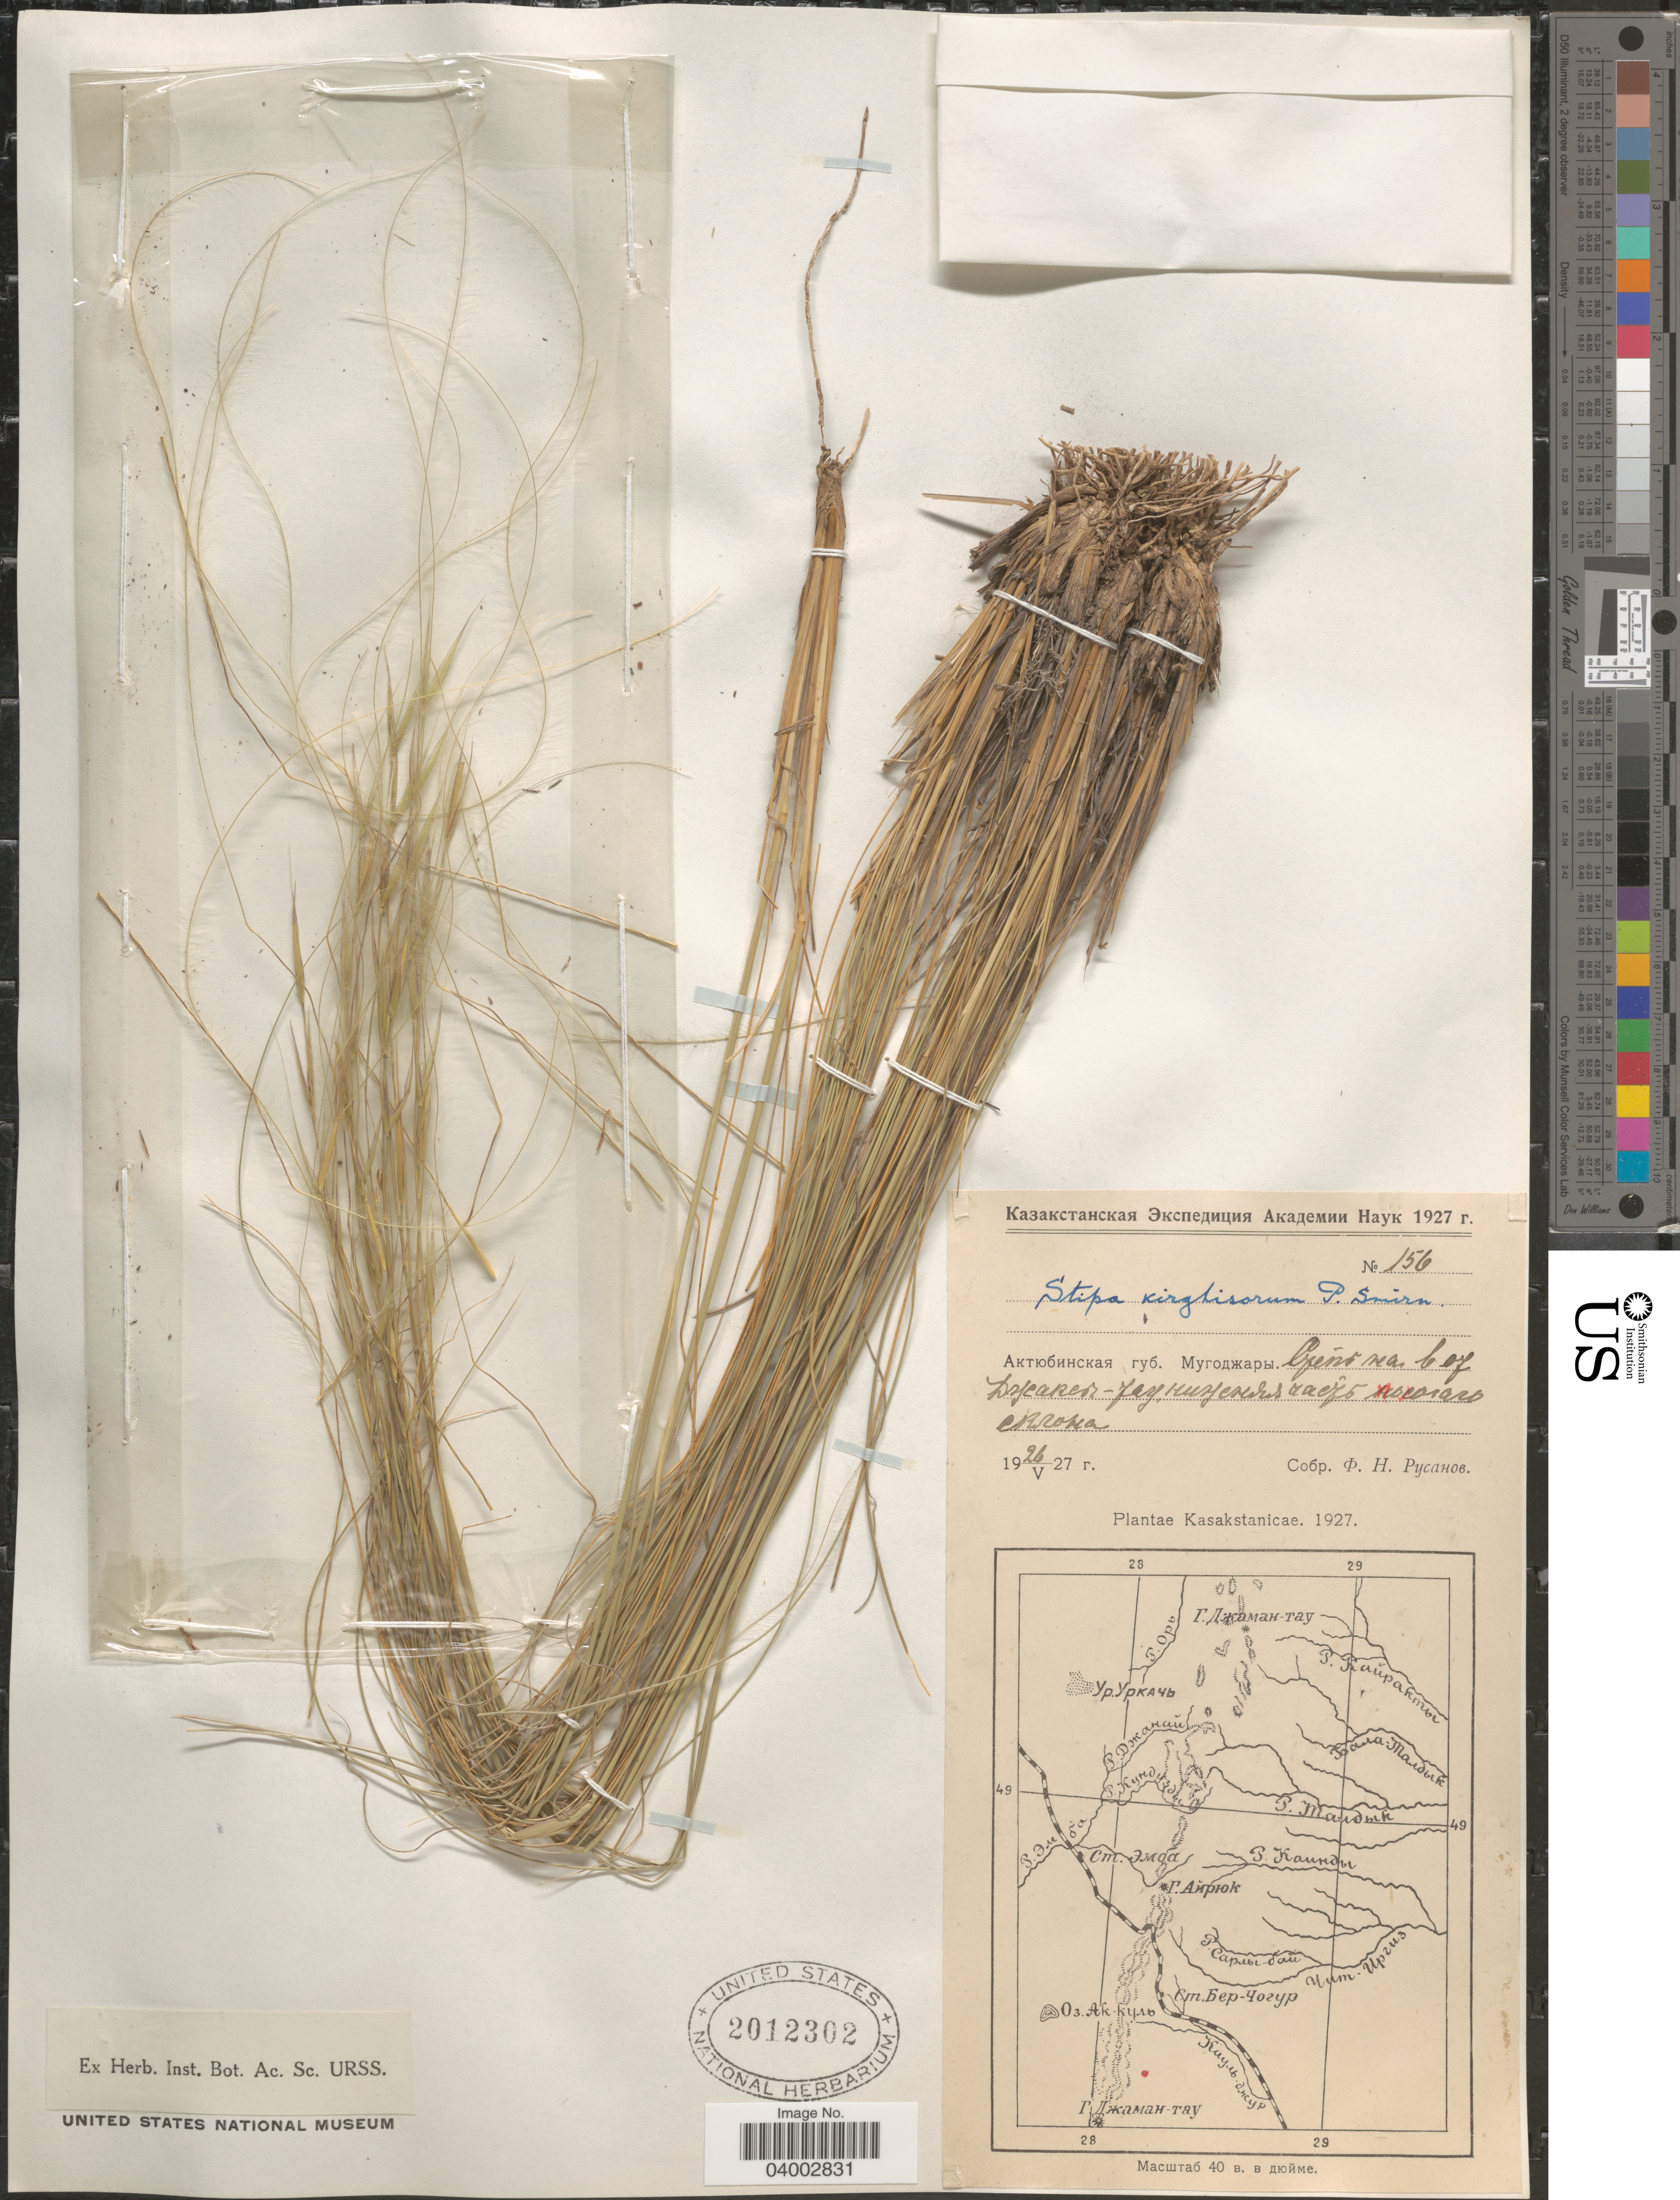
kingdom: Plantae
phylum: Tracheophyta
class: Liliopsida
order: Poales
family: Poaceae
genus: Stipa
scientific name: Stipa kirghisorum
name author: P.A. Smirn.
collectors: F. Rusanov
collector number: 156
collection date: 1927-05-26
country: Kazakhstan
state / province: Aqtobe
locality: Mugodzhary. Mugodzhary Mts.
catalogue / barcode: US 2012302